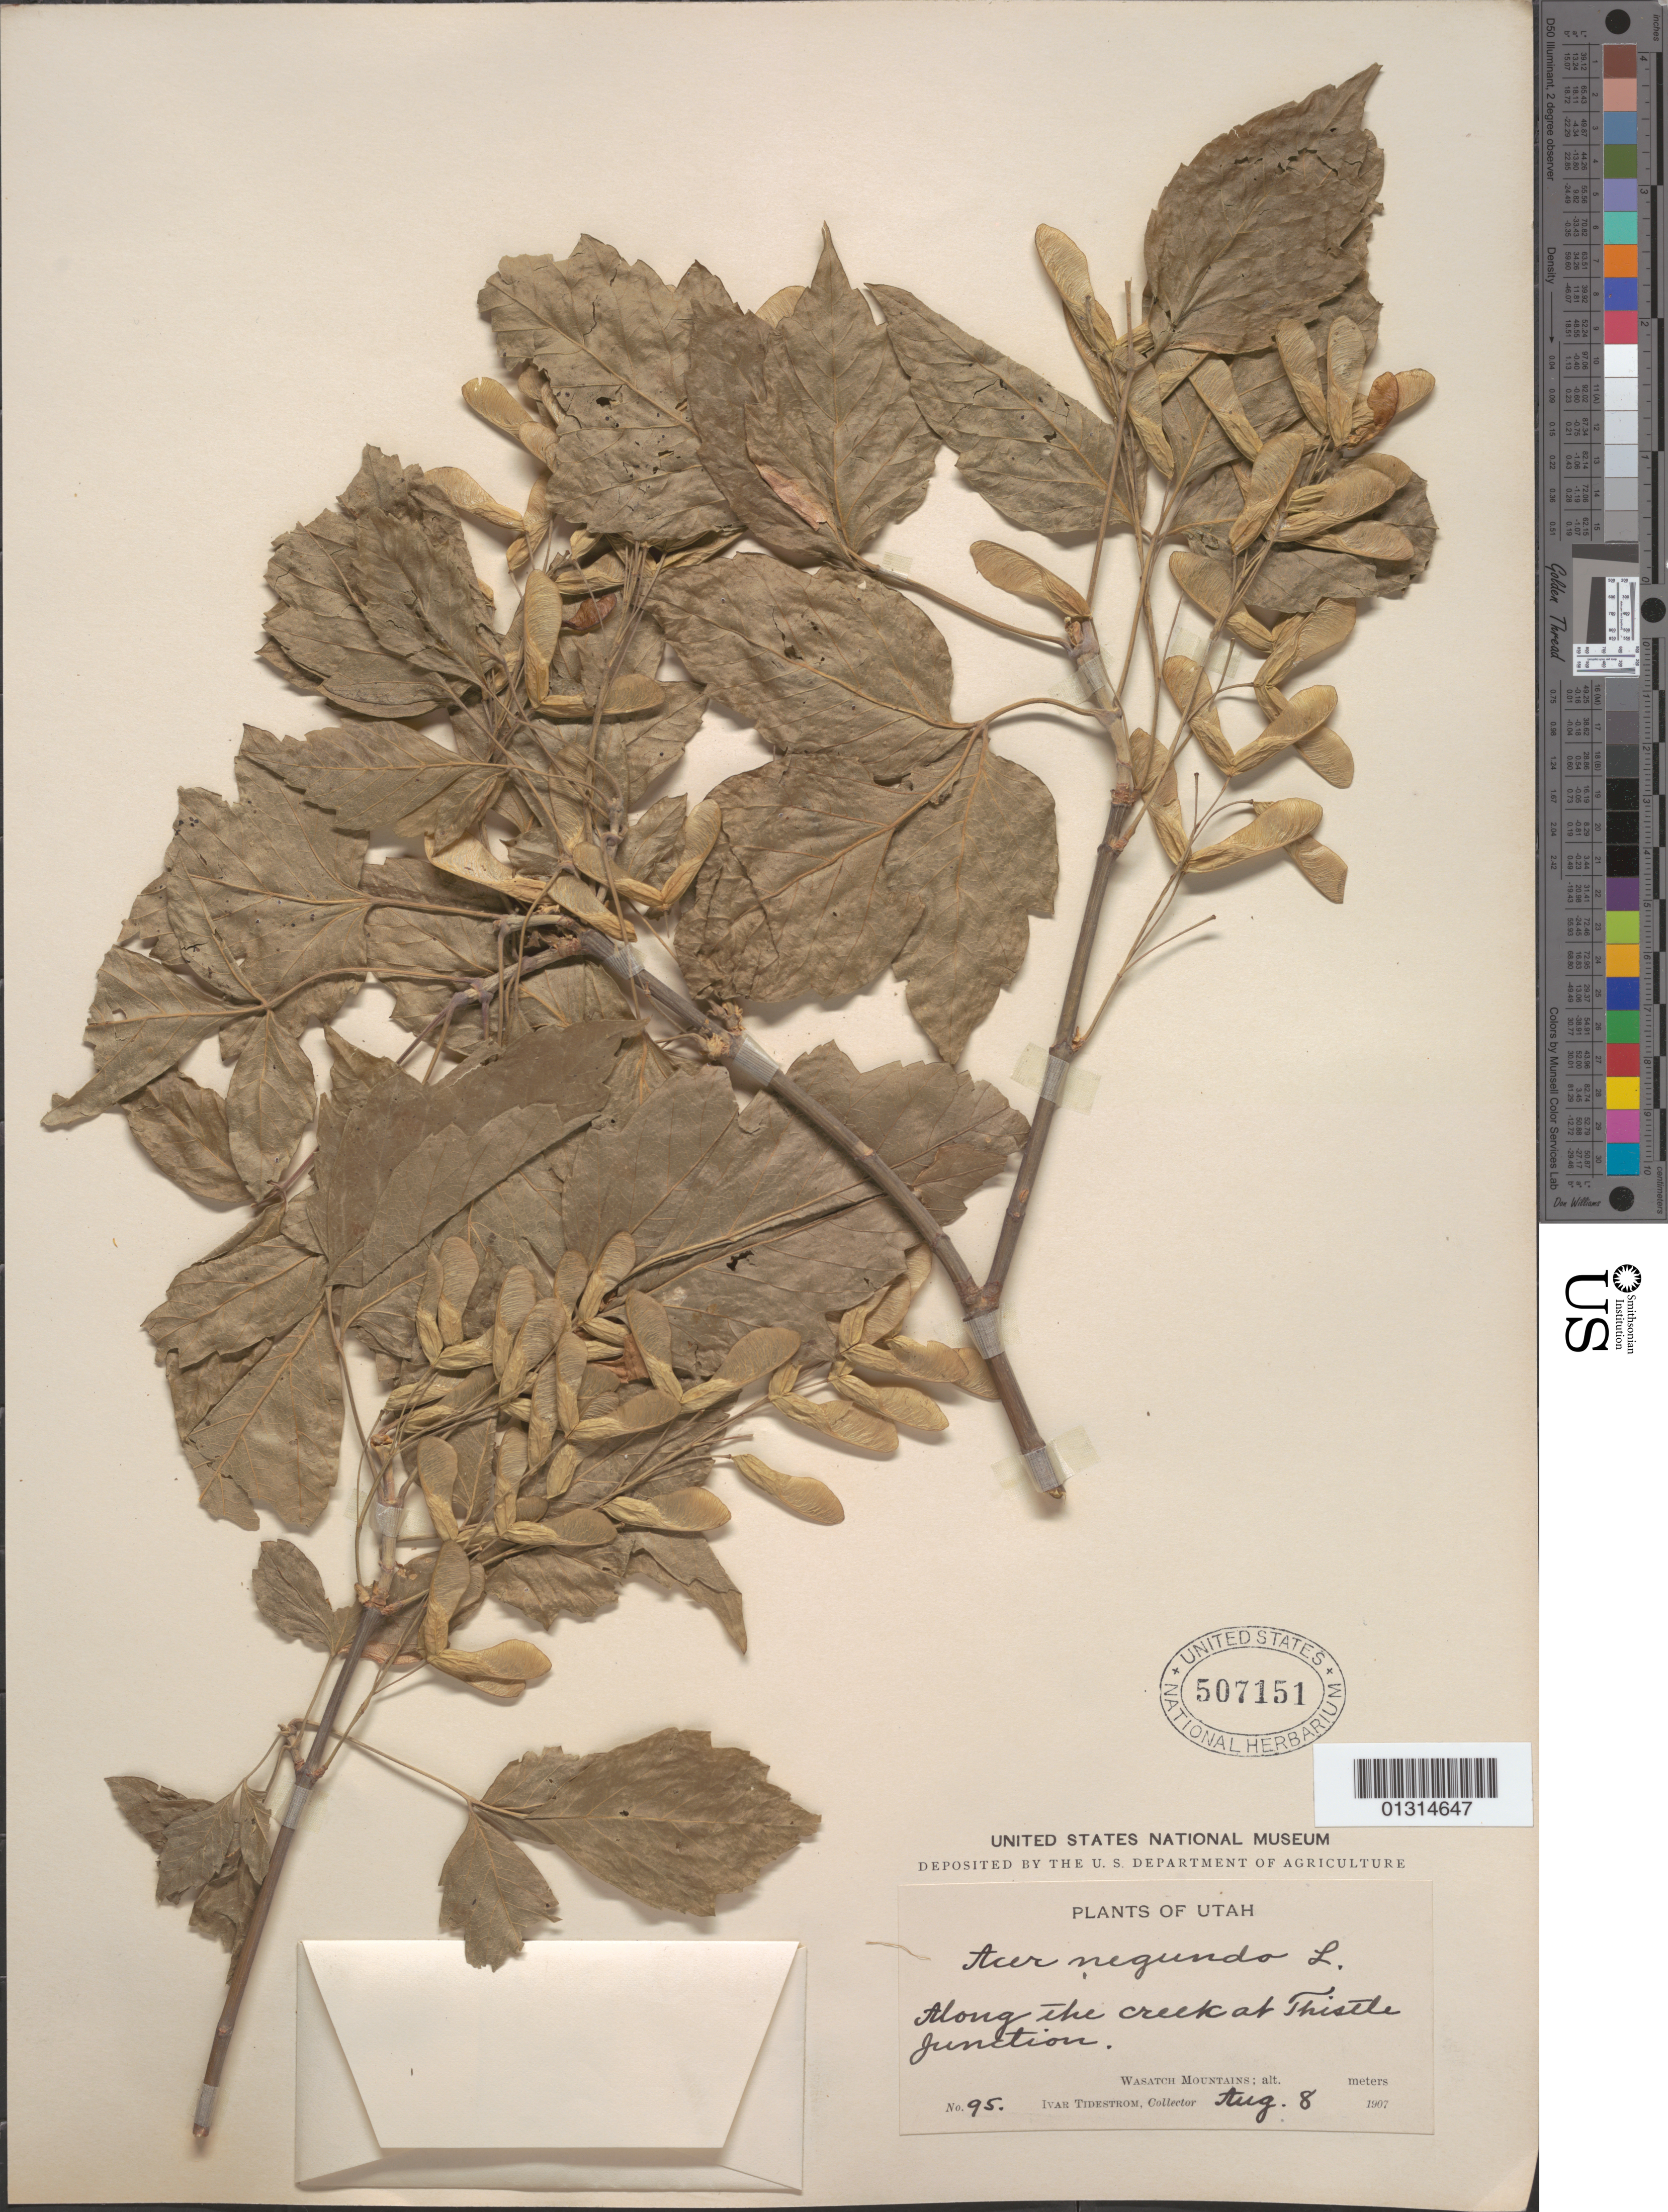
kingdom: Plantae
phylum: Tracheophyta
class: Magnoliopsida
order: Sapindales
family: Sapindaceae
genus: Acer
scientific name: Acer negundo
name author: L.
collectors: I. F. Tidestrom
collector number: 95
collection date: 1907-08-08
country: United States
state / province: Utah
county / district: Utah County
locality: Thistle Junction.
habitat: Along the creek.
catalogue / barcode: US 507151